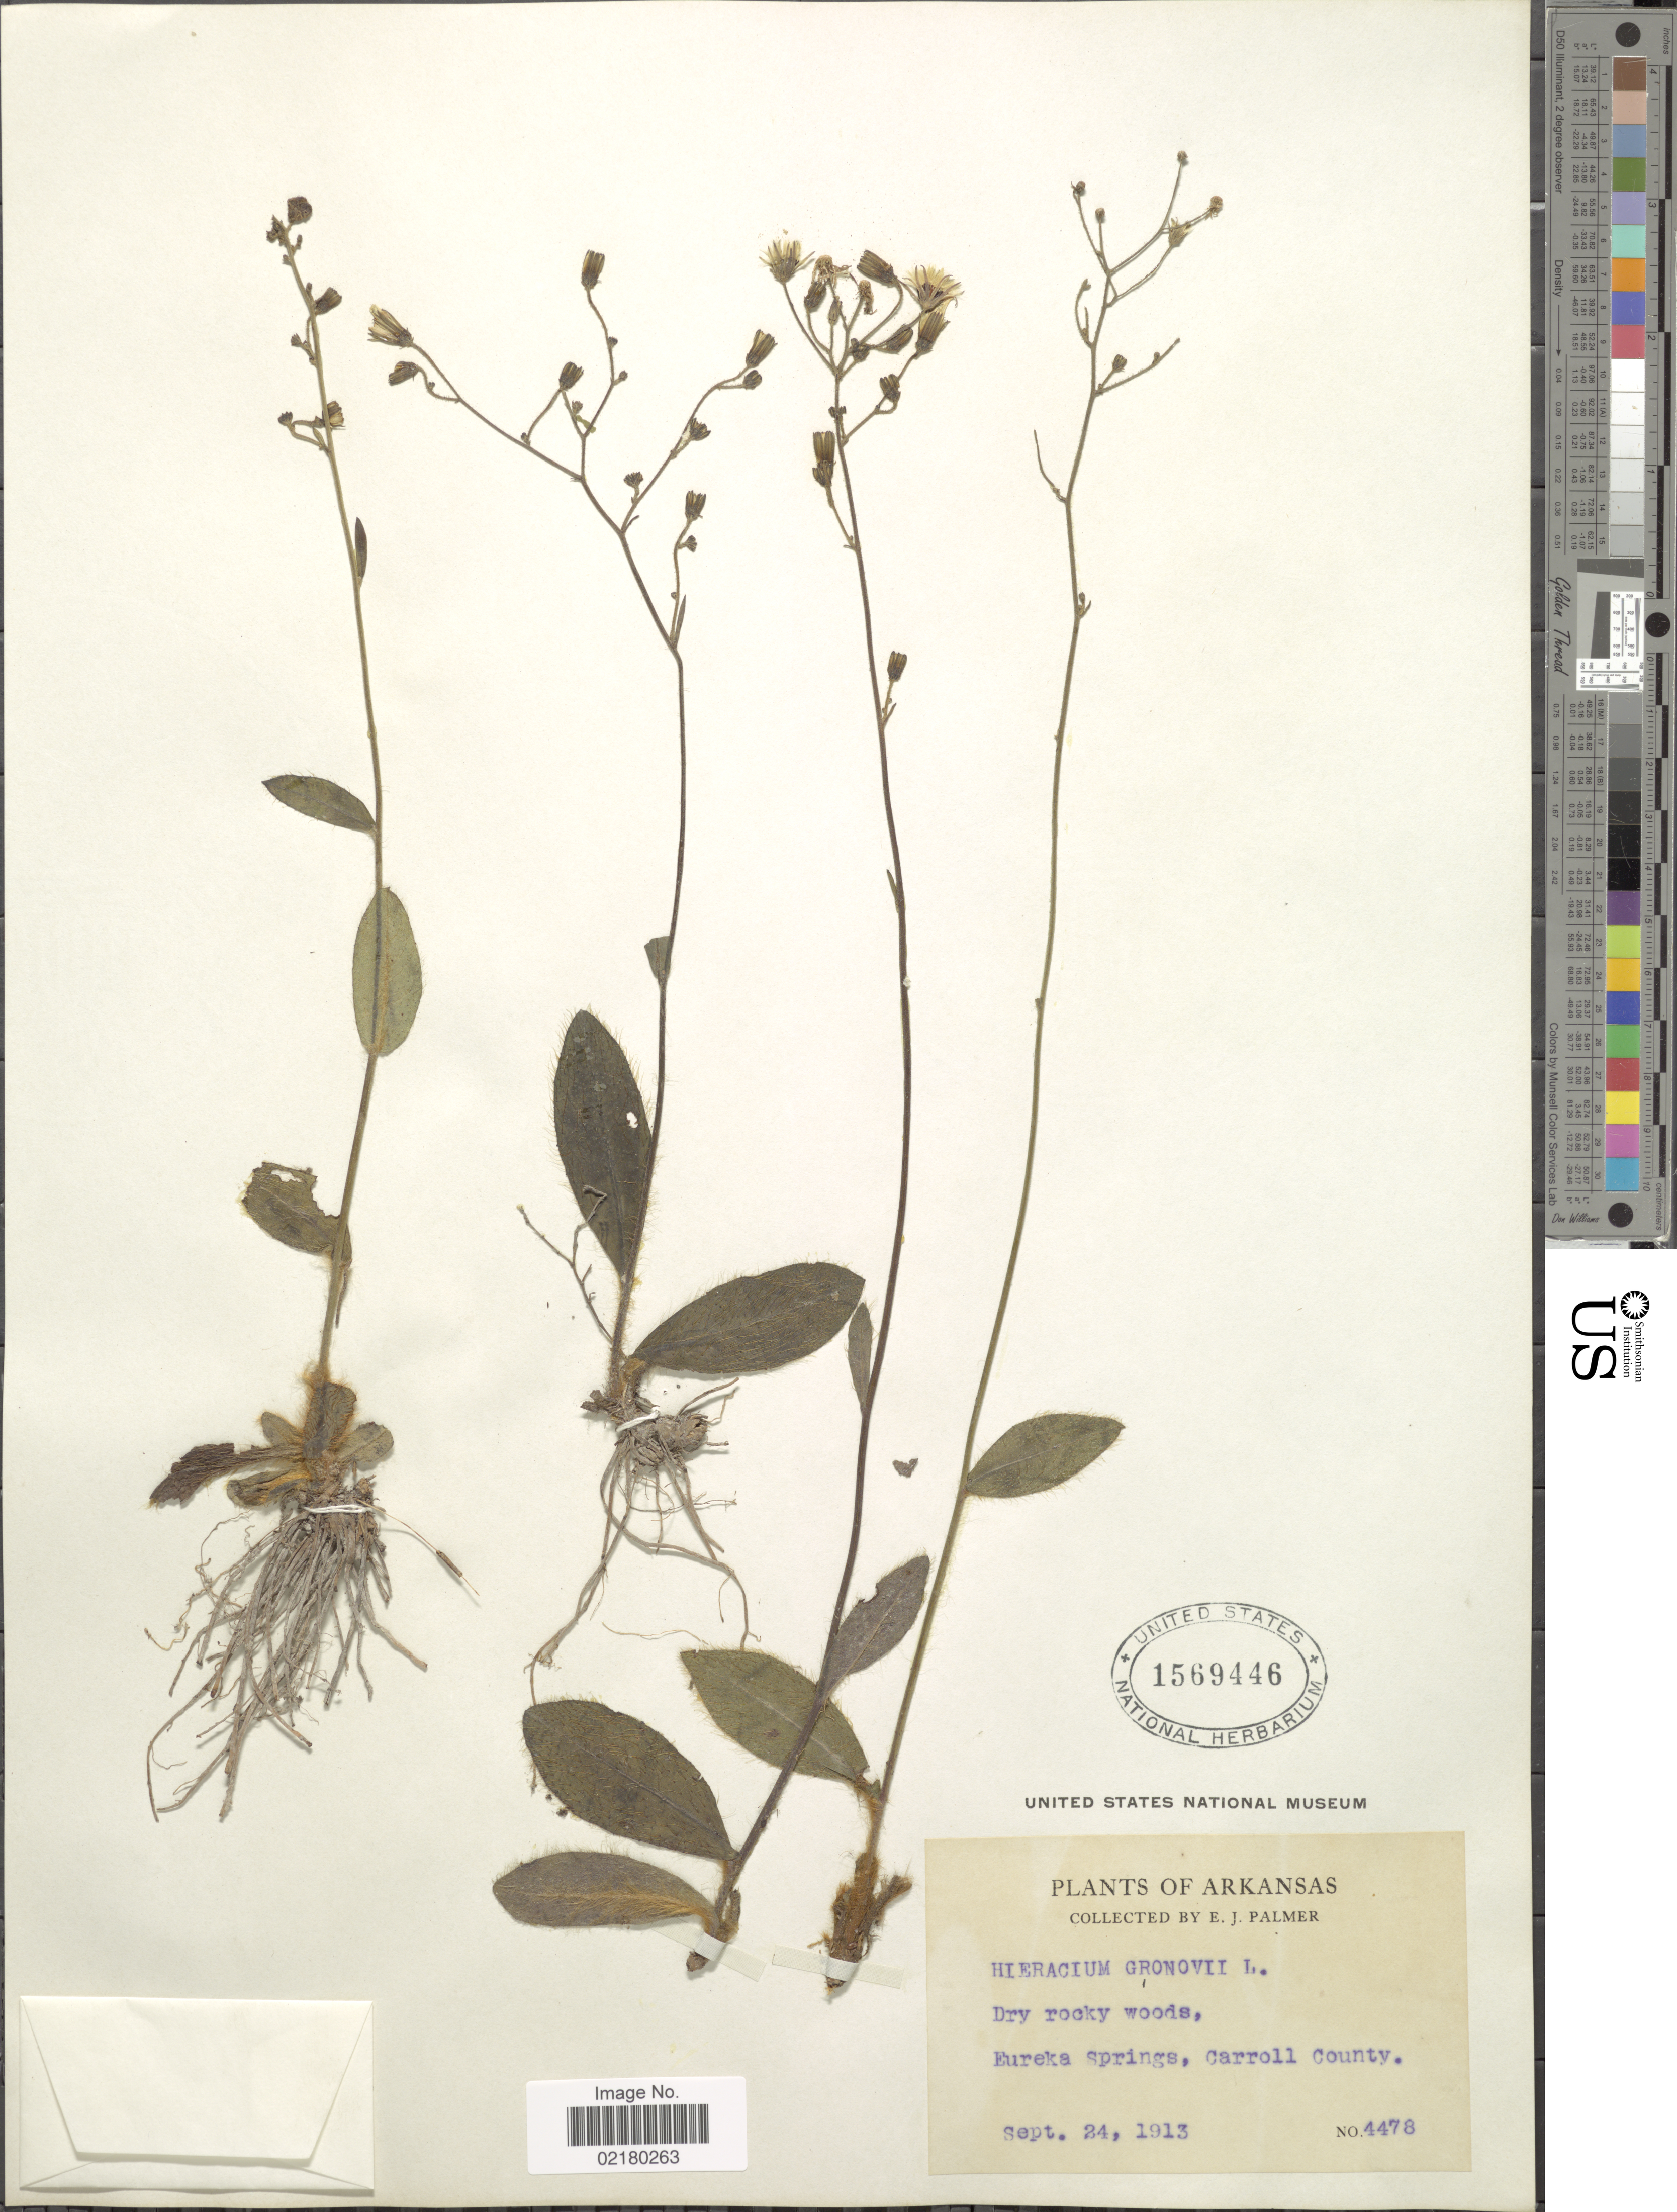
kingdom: Plantae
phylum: Tracheophyta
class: Magnoliopsida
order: Asterales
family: Asteraceae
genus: Hieracium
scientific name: Hieracium gronovii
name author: L.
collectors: E. J. Palmer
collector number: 4478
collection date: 1913-09-24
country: United States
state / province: Arkansas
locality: Dry rocky woods, Eureka Springs, Carroll County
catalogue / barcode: US 1569446